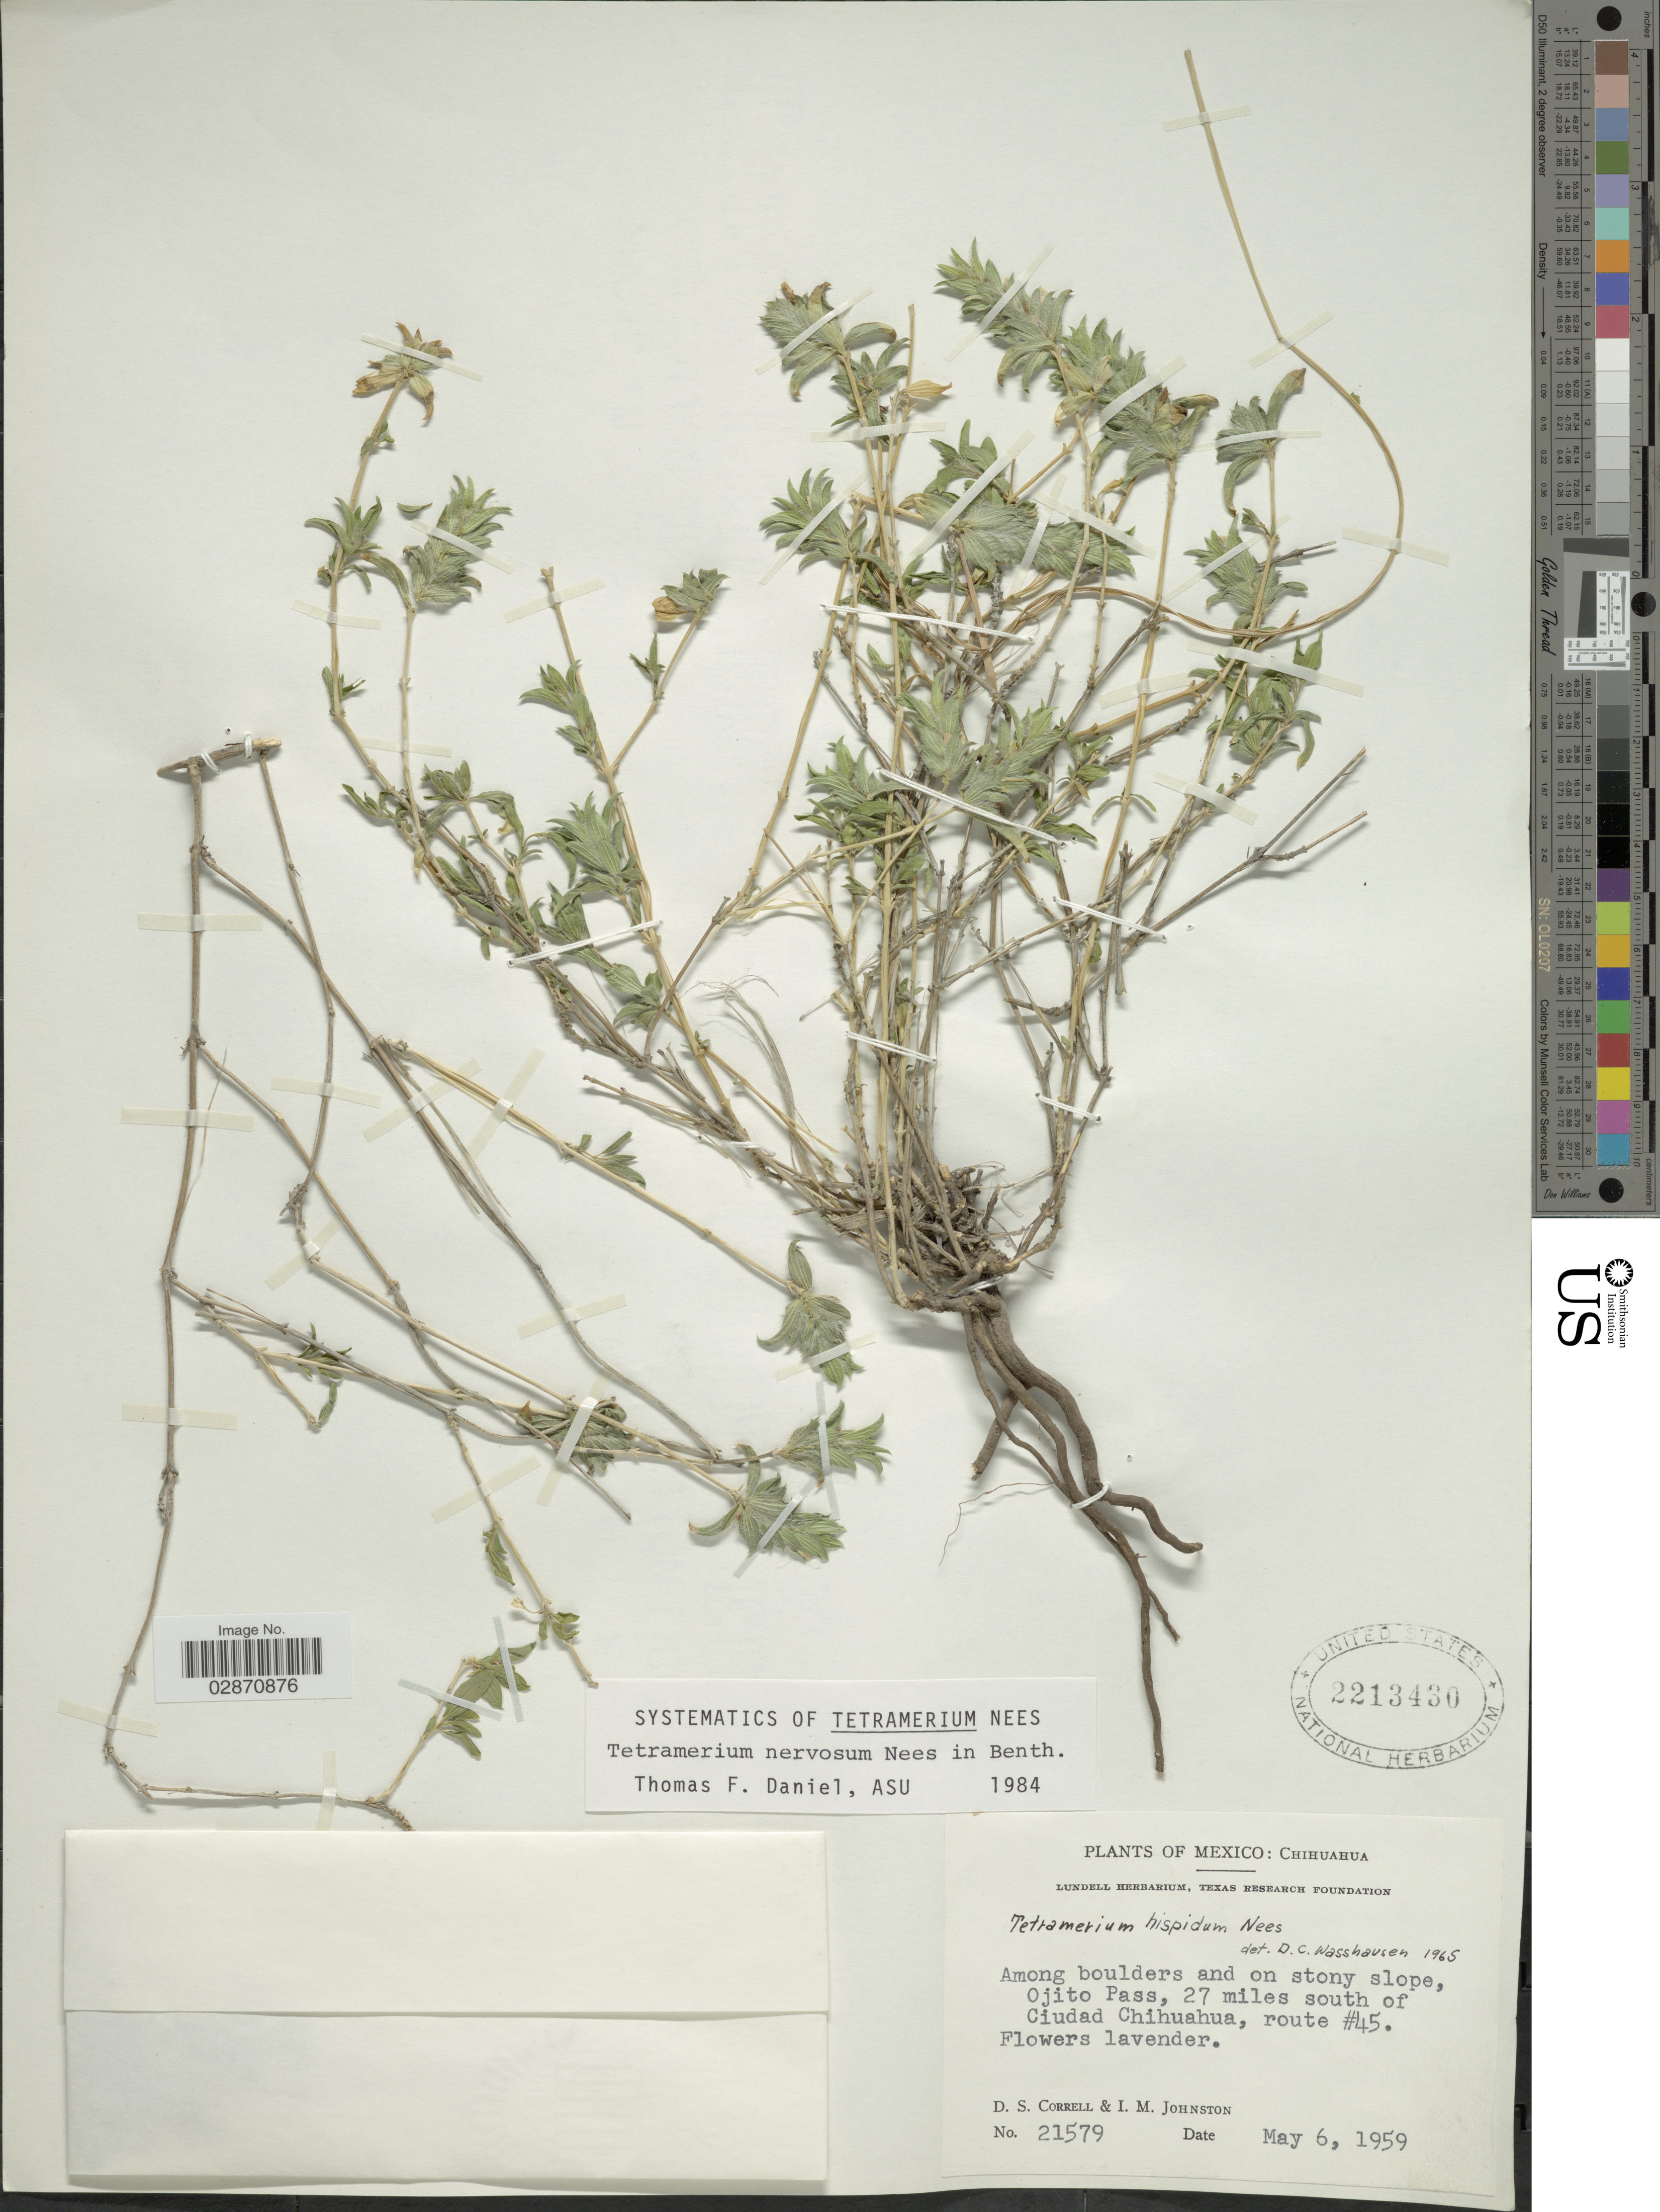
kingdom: Plantae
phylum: Tracheophyta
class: Magnoliopsida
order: Lamiales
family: Acanthaceae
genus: Tetramerium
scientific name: Tetramerium nervosum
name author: Nees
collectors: D. S. Correll & I.M. Johnston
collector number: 21579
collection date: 1959-05-06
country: Mexico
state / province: Chihuahua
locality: Ojito Pass, 27 miles south of Ciudad Chihuahua, route #45.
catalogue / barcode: US 2213430